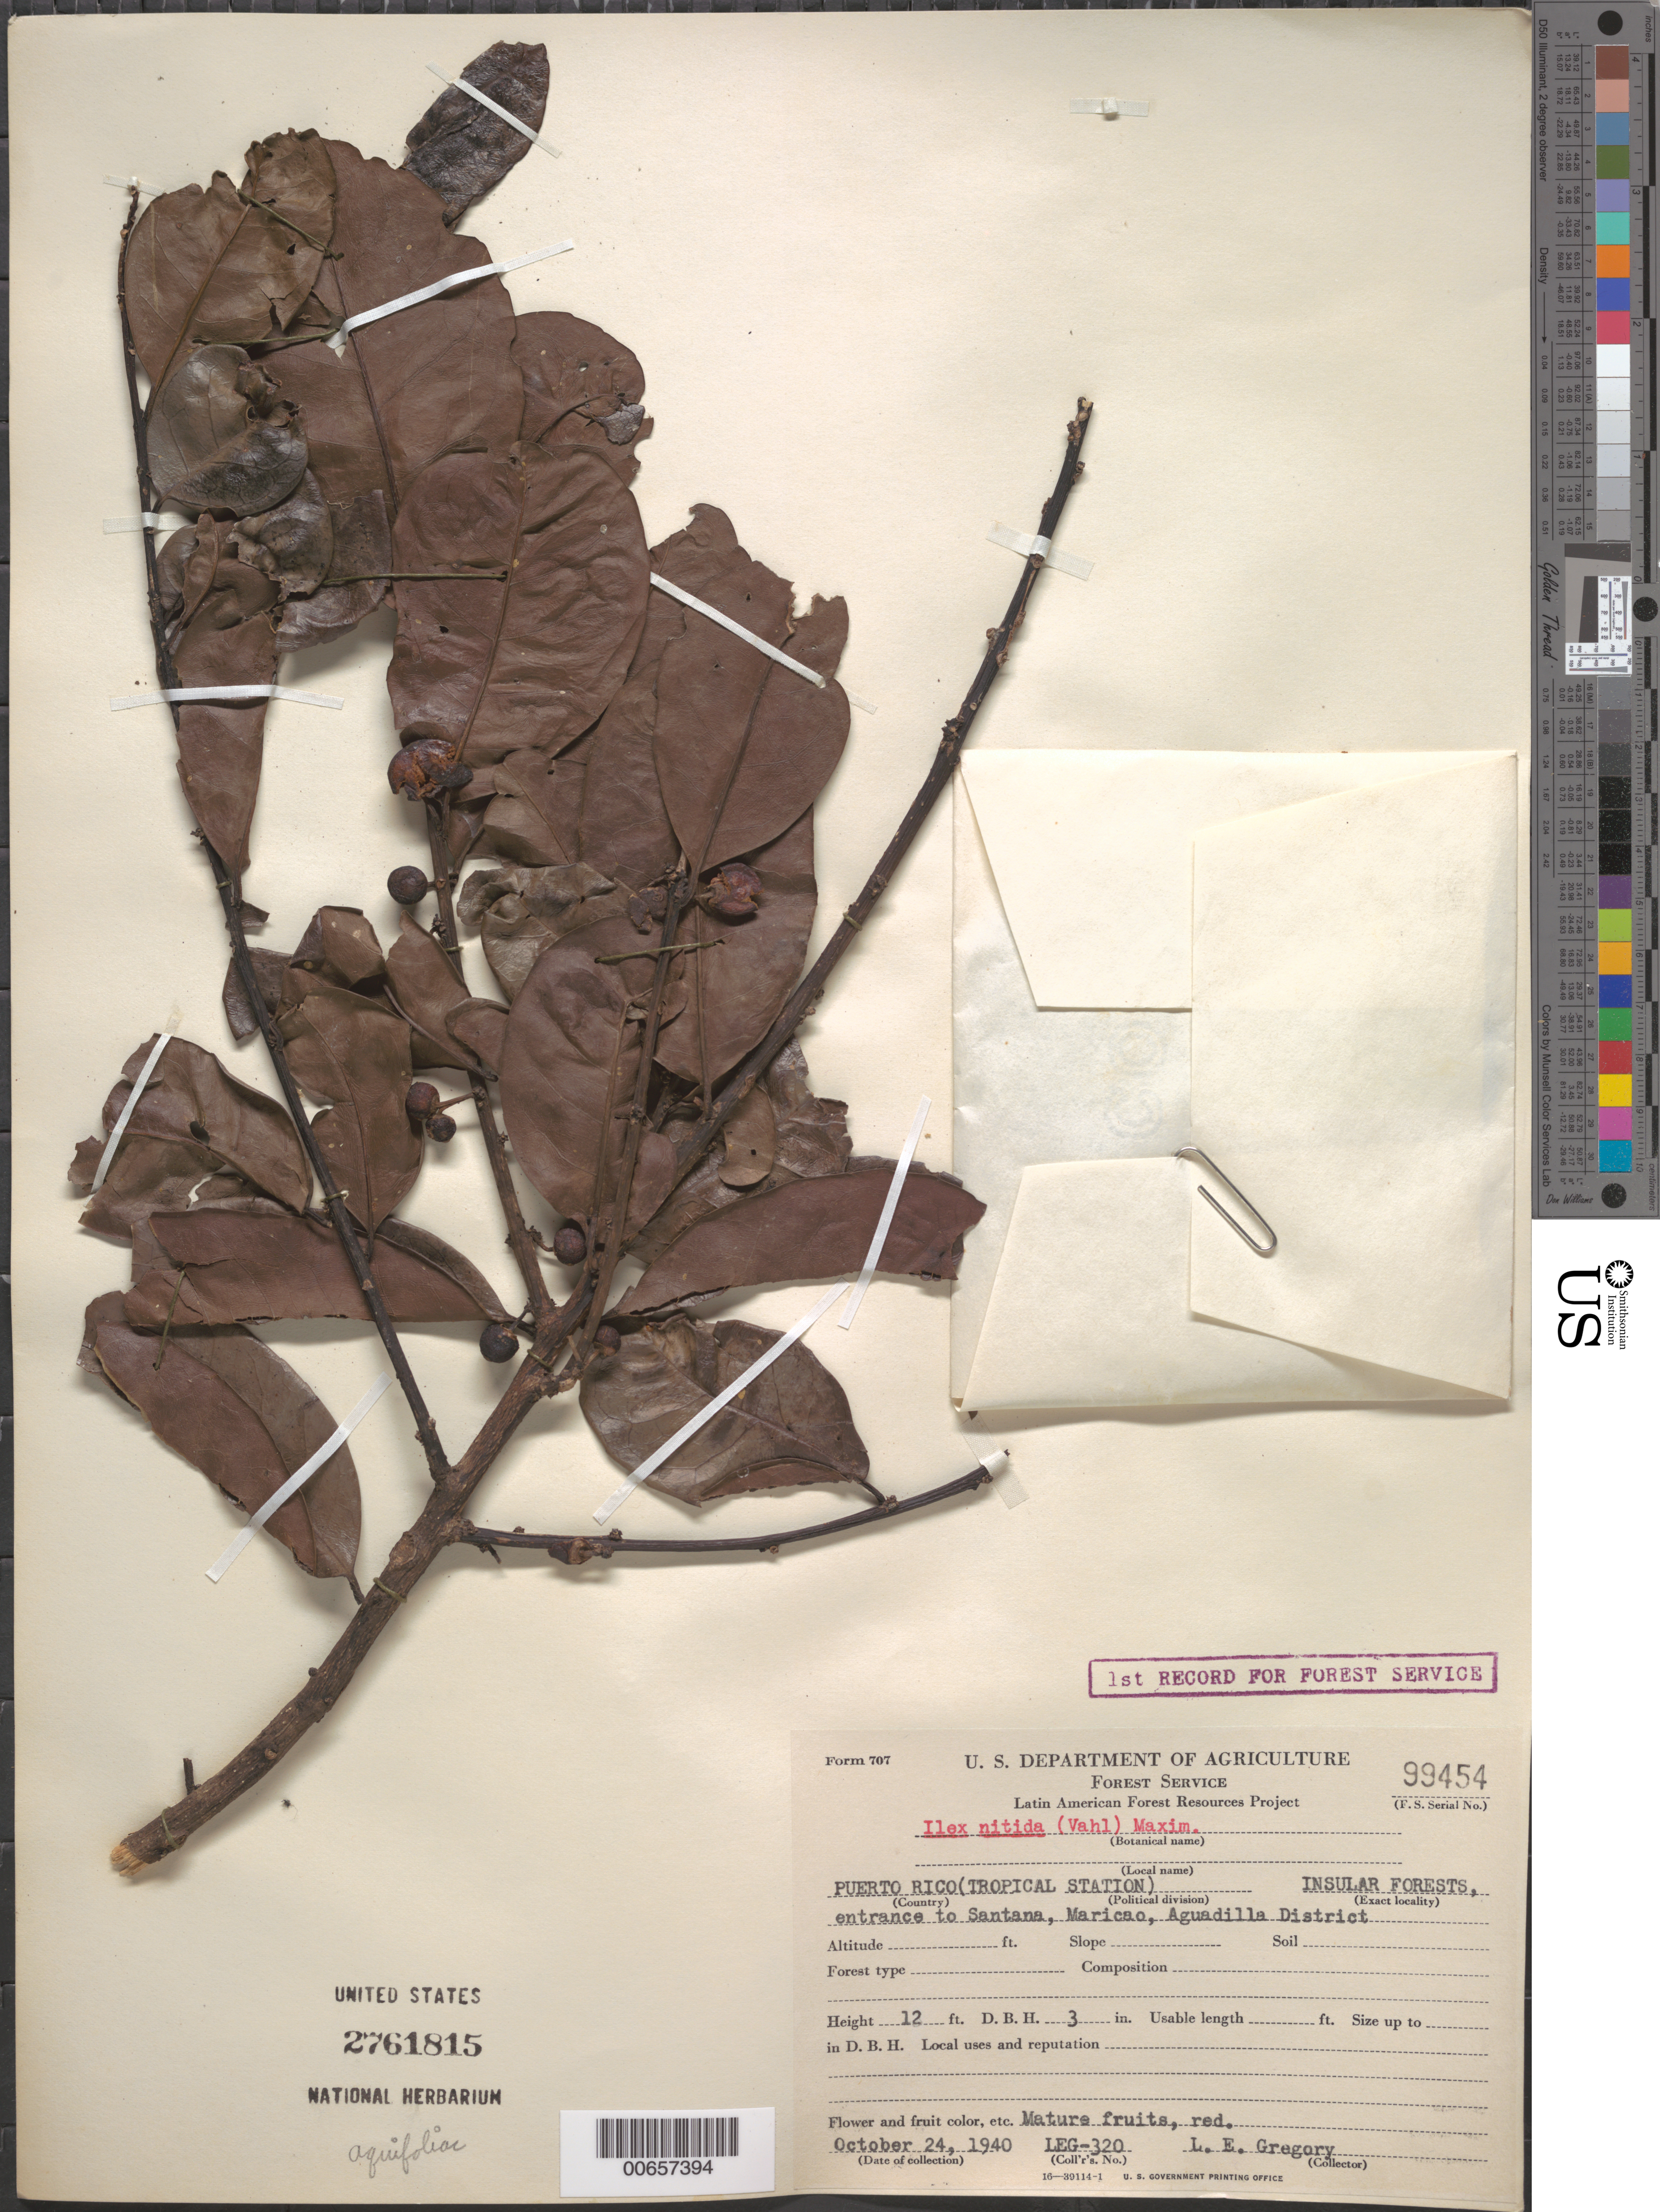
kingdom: Plantae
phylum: Tracheophyta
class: Magnoliopsida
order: Aquifoliales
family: Aquifoliaceae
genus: Ilex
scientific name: Ilex dioica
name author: (Vahl) Griseb.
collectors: L. E. Gregory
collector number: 320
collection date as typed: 24 Oct 1940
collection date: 1940-10-24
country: Puerto Rico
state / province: Maricao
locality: Insular Forest, entrance to Santana, Maricao, Aguadilla Dist.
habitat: Insular forest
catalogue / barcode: US 2761815